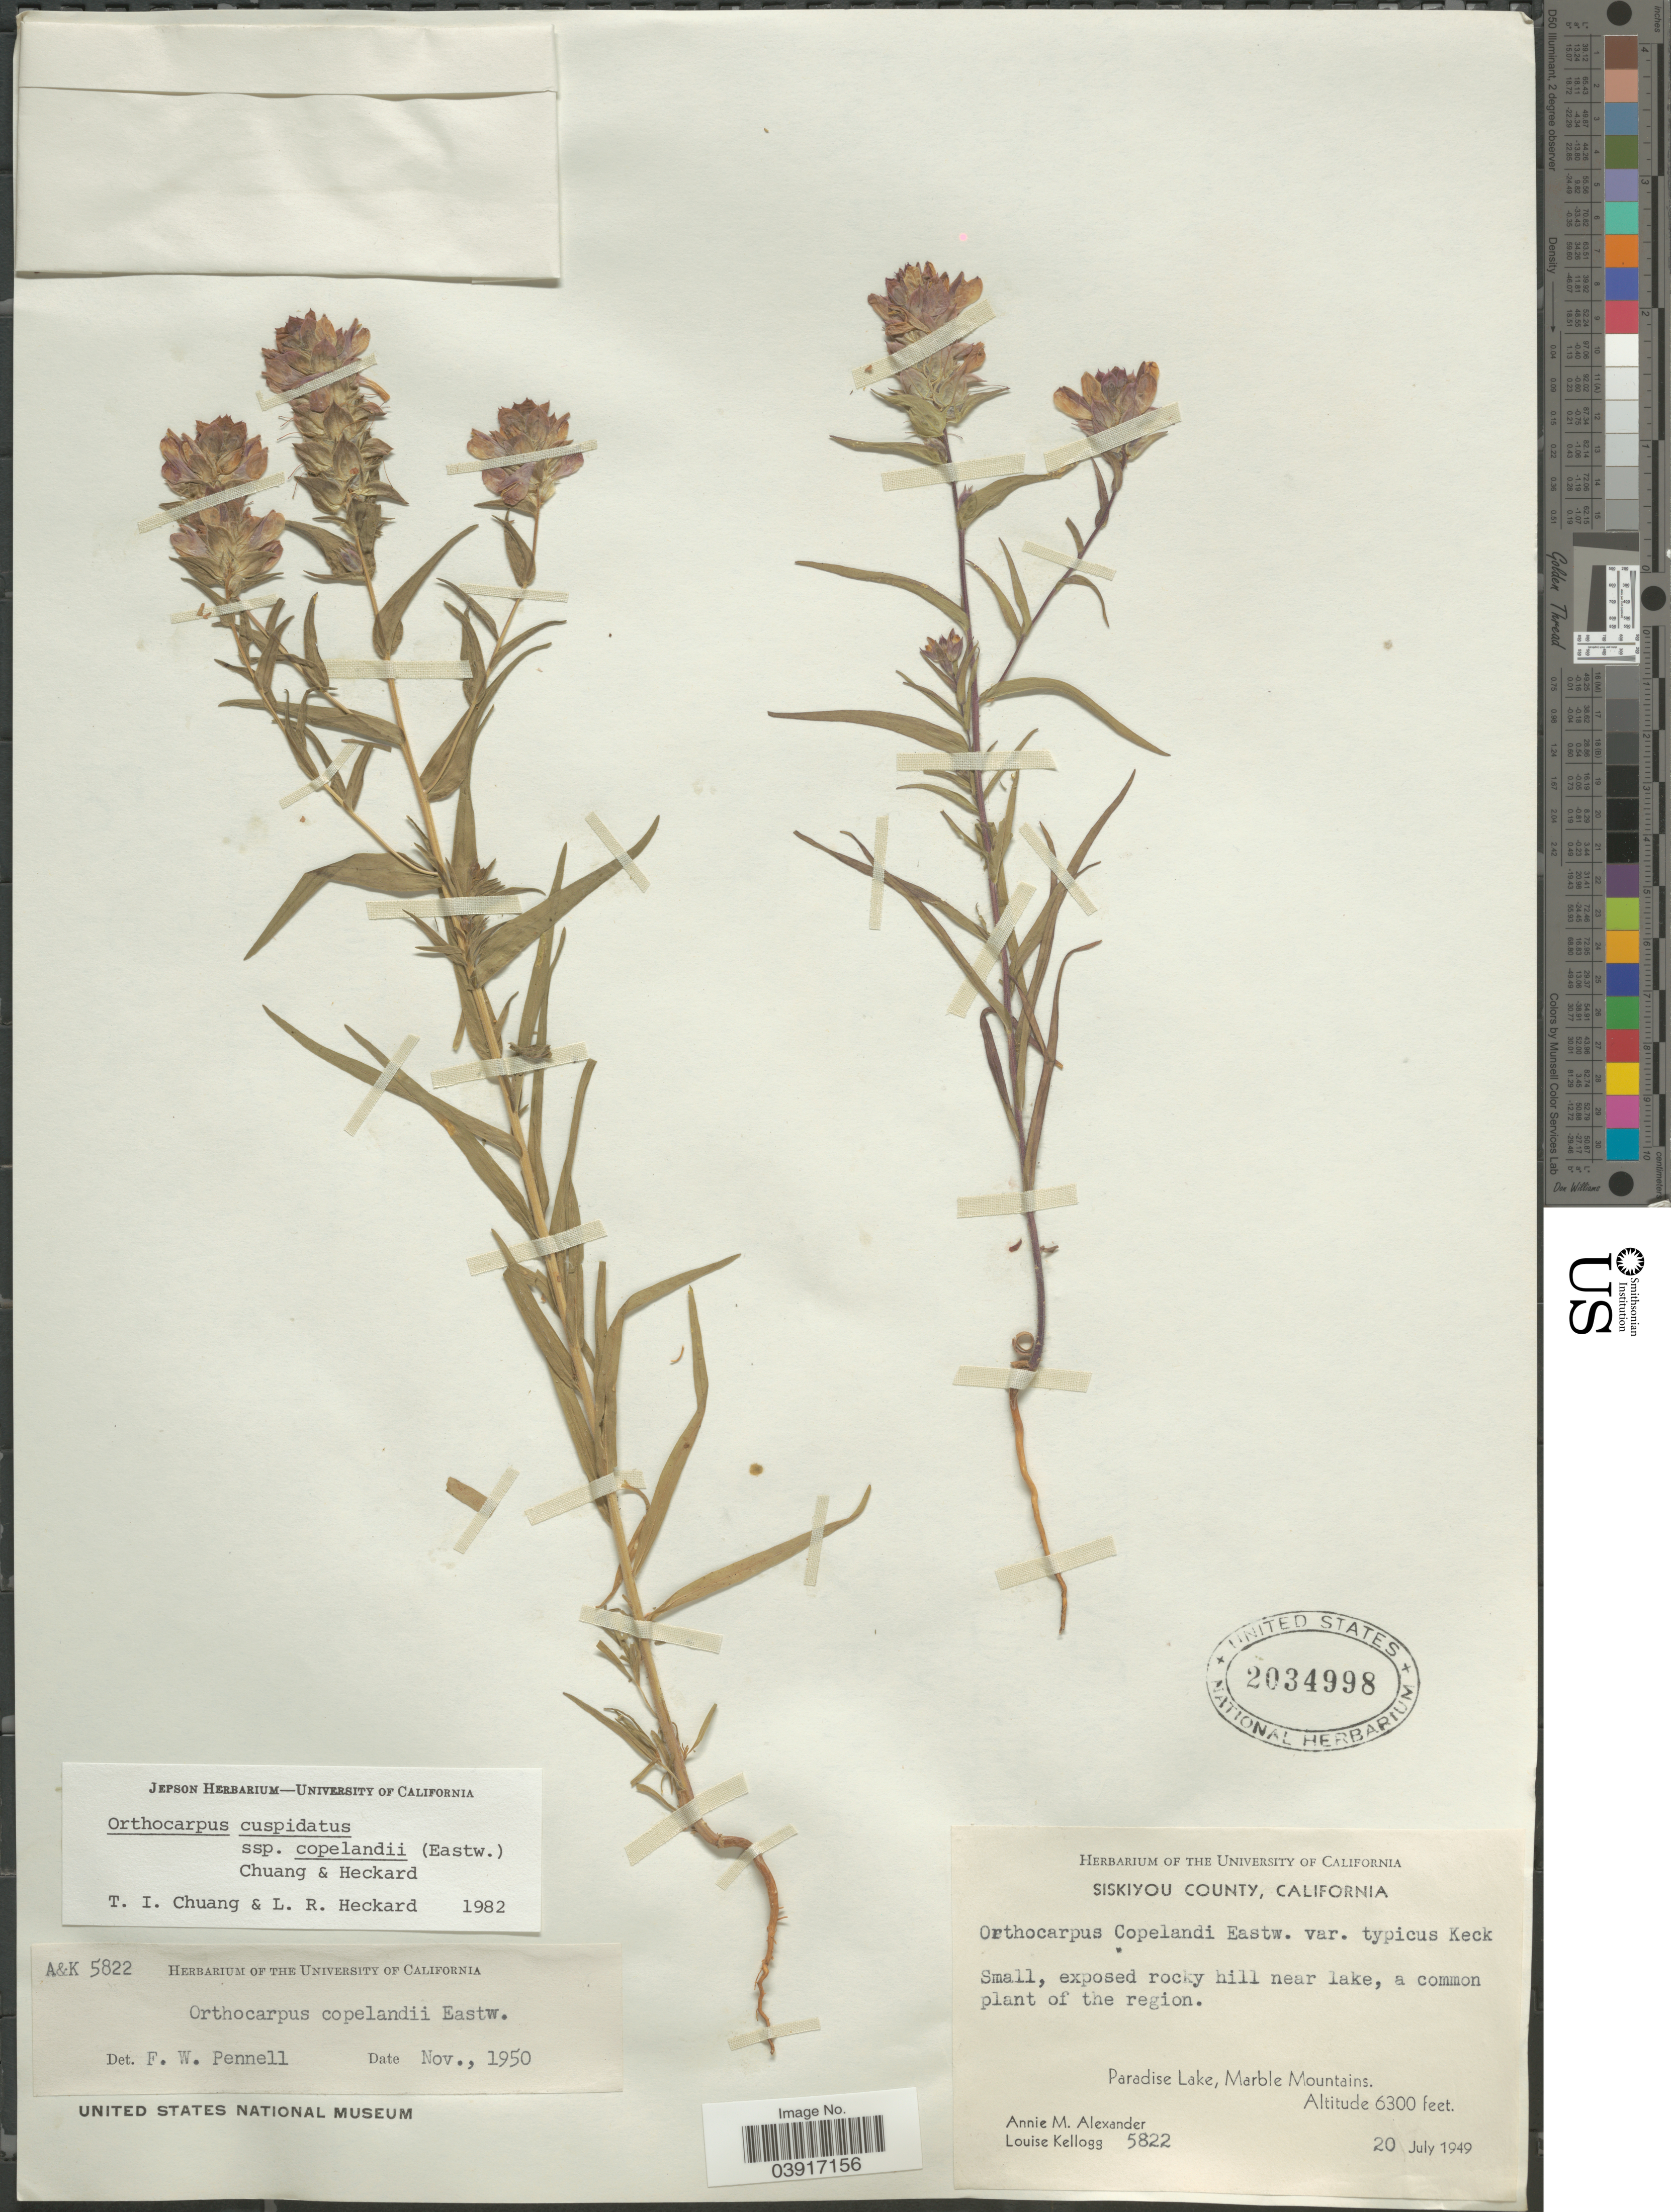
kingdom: Plantae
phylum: Tracheophyta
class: Magnoliopsida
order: Lamiales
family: Orobanchaceae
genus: Orthocarpus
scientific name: Orthocarpus cuspidatus subsp. copelandii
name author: (Eastw.) T.I. Chuang & Heckard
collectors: A. M. Alexander & L. Kellogg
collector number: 5822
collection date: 1949-07-20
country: United States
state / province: California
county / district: Siskiyou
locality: Siskiyou County. Near lake, Paradise Lake, Marble Mountains.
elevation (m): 1920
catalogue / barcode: US 2034998